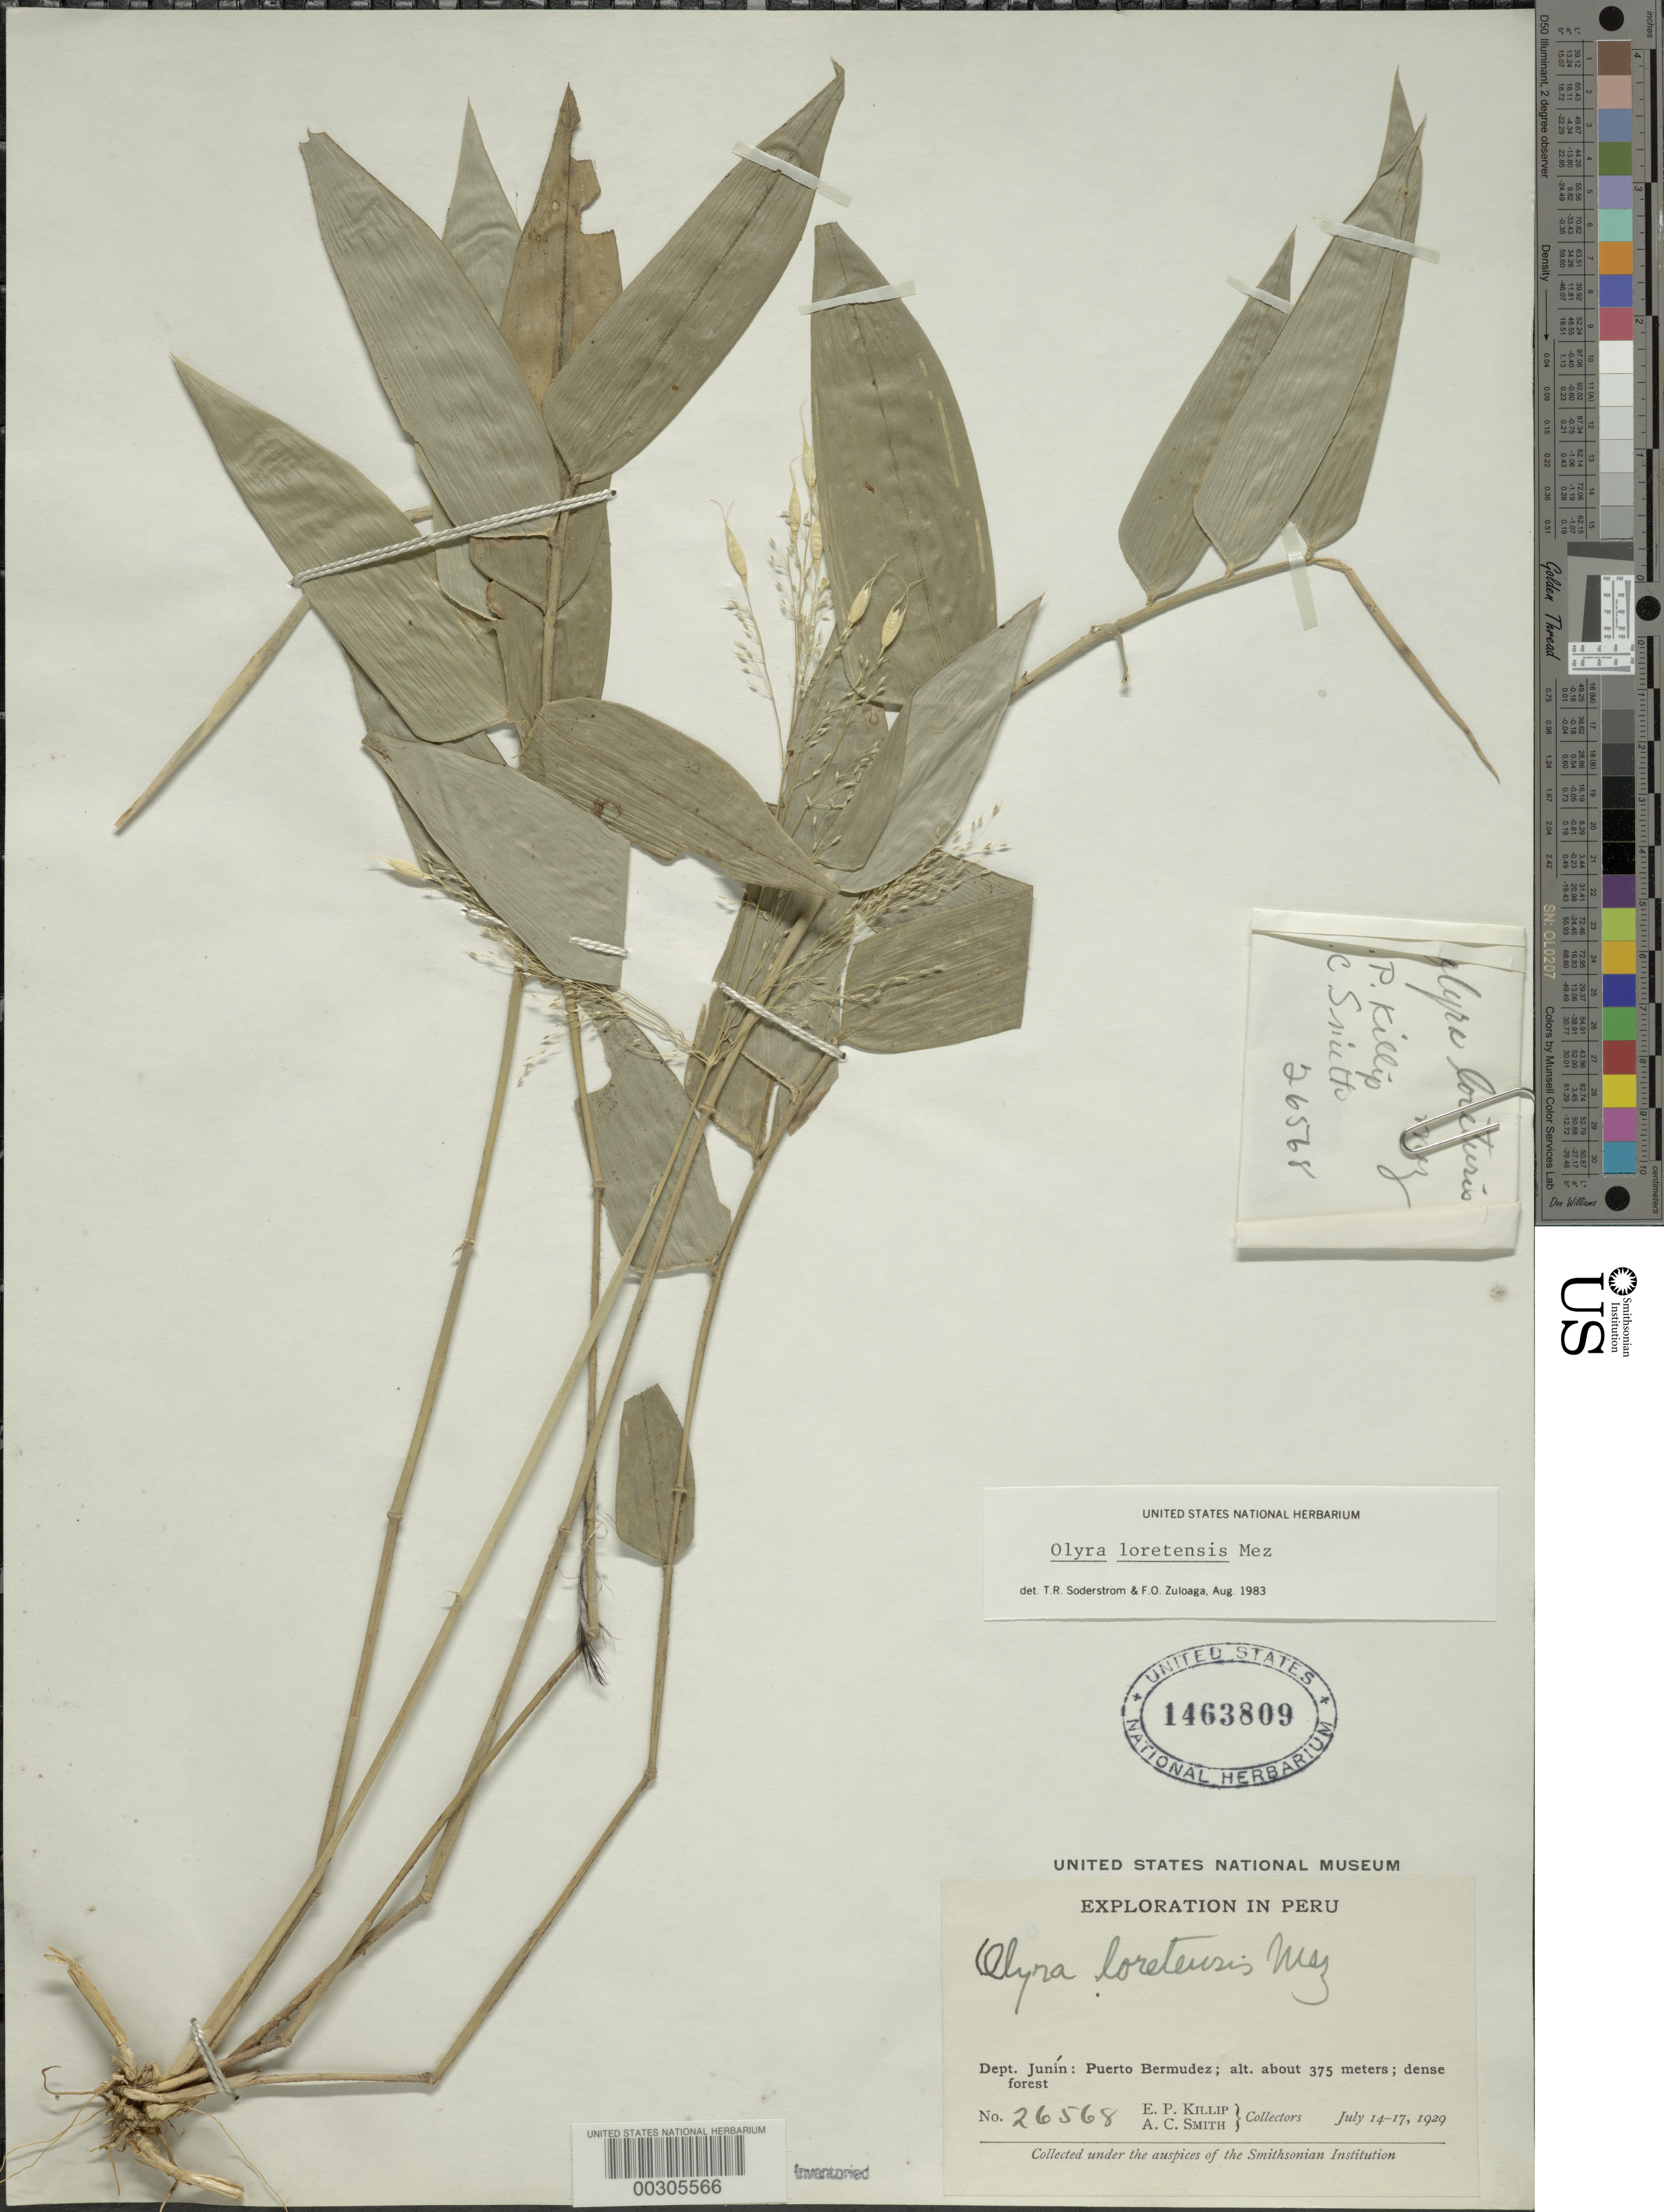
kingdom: Plantae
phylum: Tracheophyta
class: Liliopsida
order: Poales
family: Poaceae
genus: Olyra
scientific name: Olyra loretensis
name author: Mez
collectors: E. P. Killip & A. C. Smith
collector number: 26568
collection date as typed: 14 Jul 1929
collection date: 1929-07-14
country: Peru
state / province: Junín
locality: Puerto bermudez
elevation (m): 375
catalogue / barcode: US 1463809